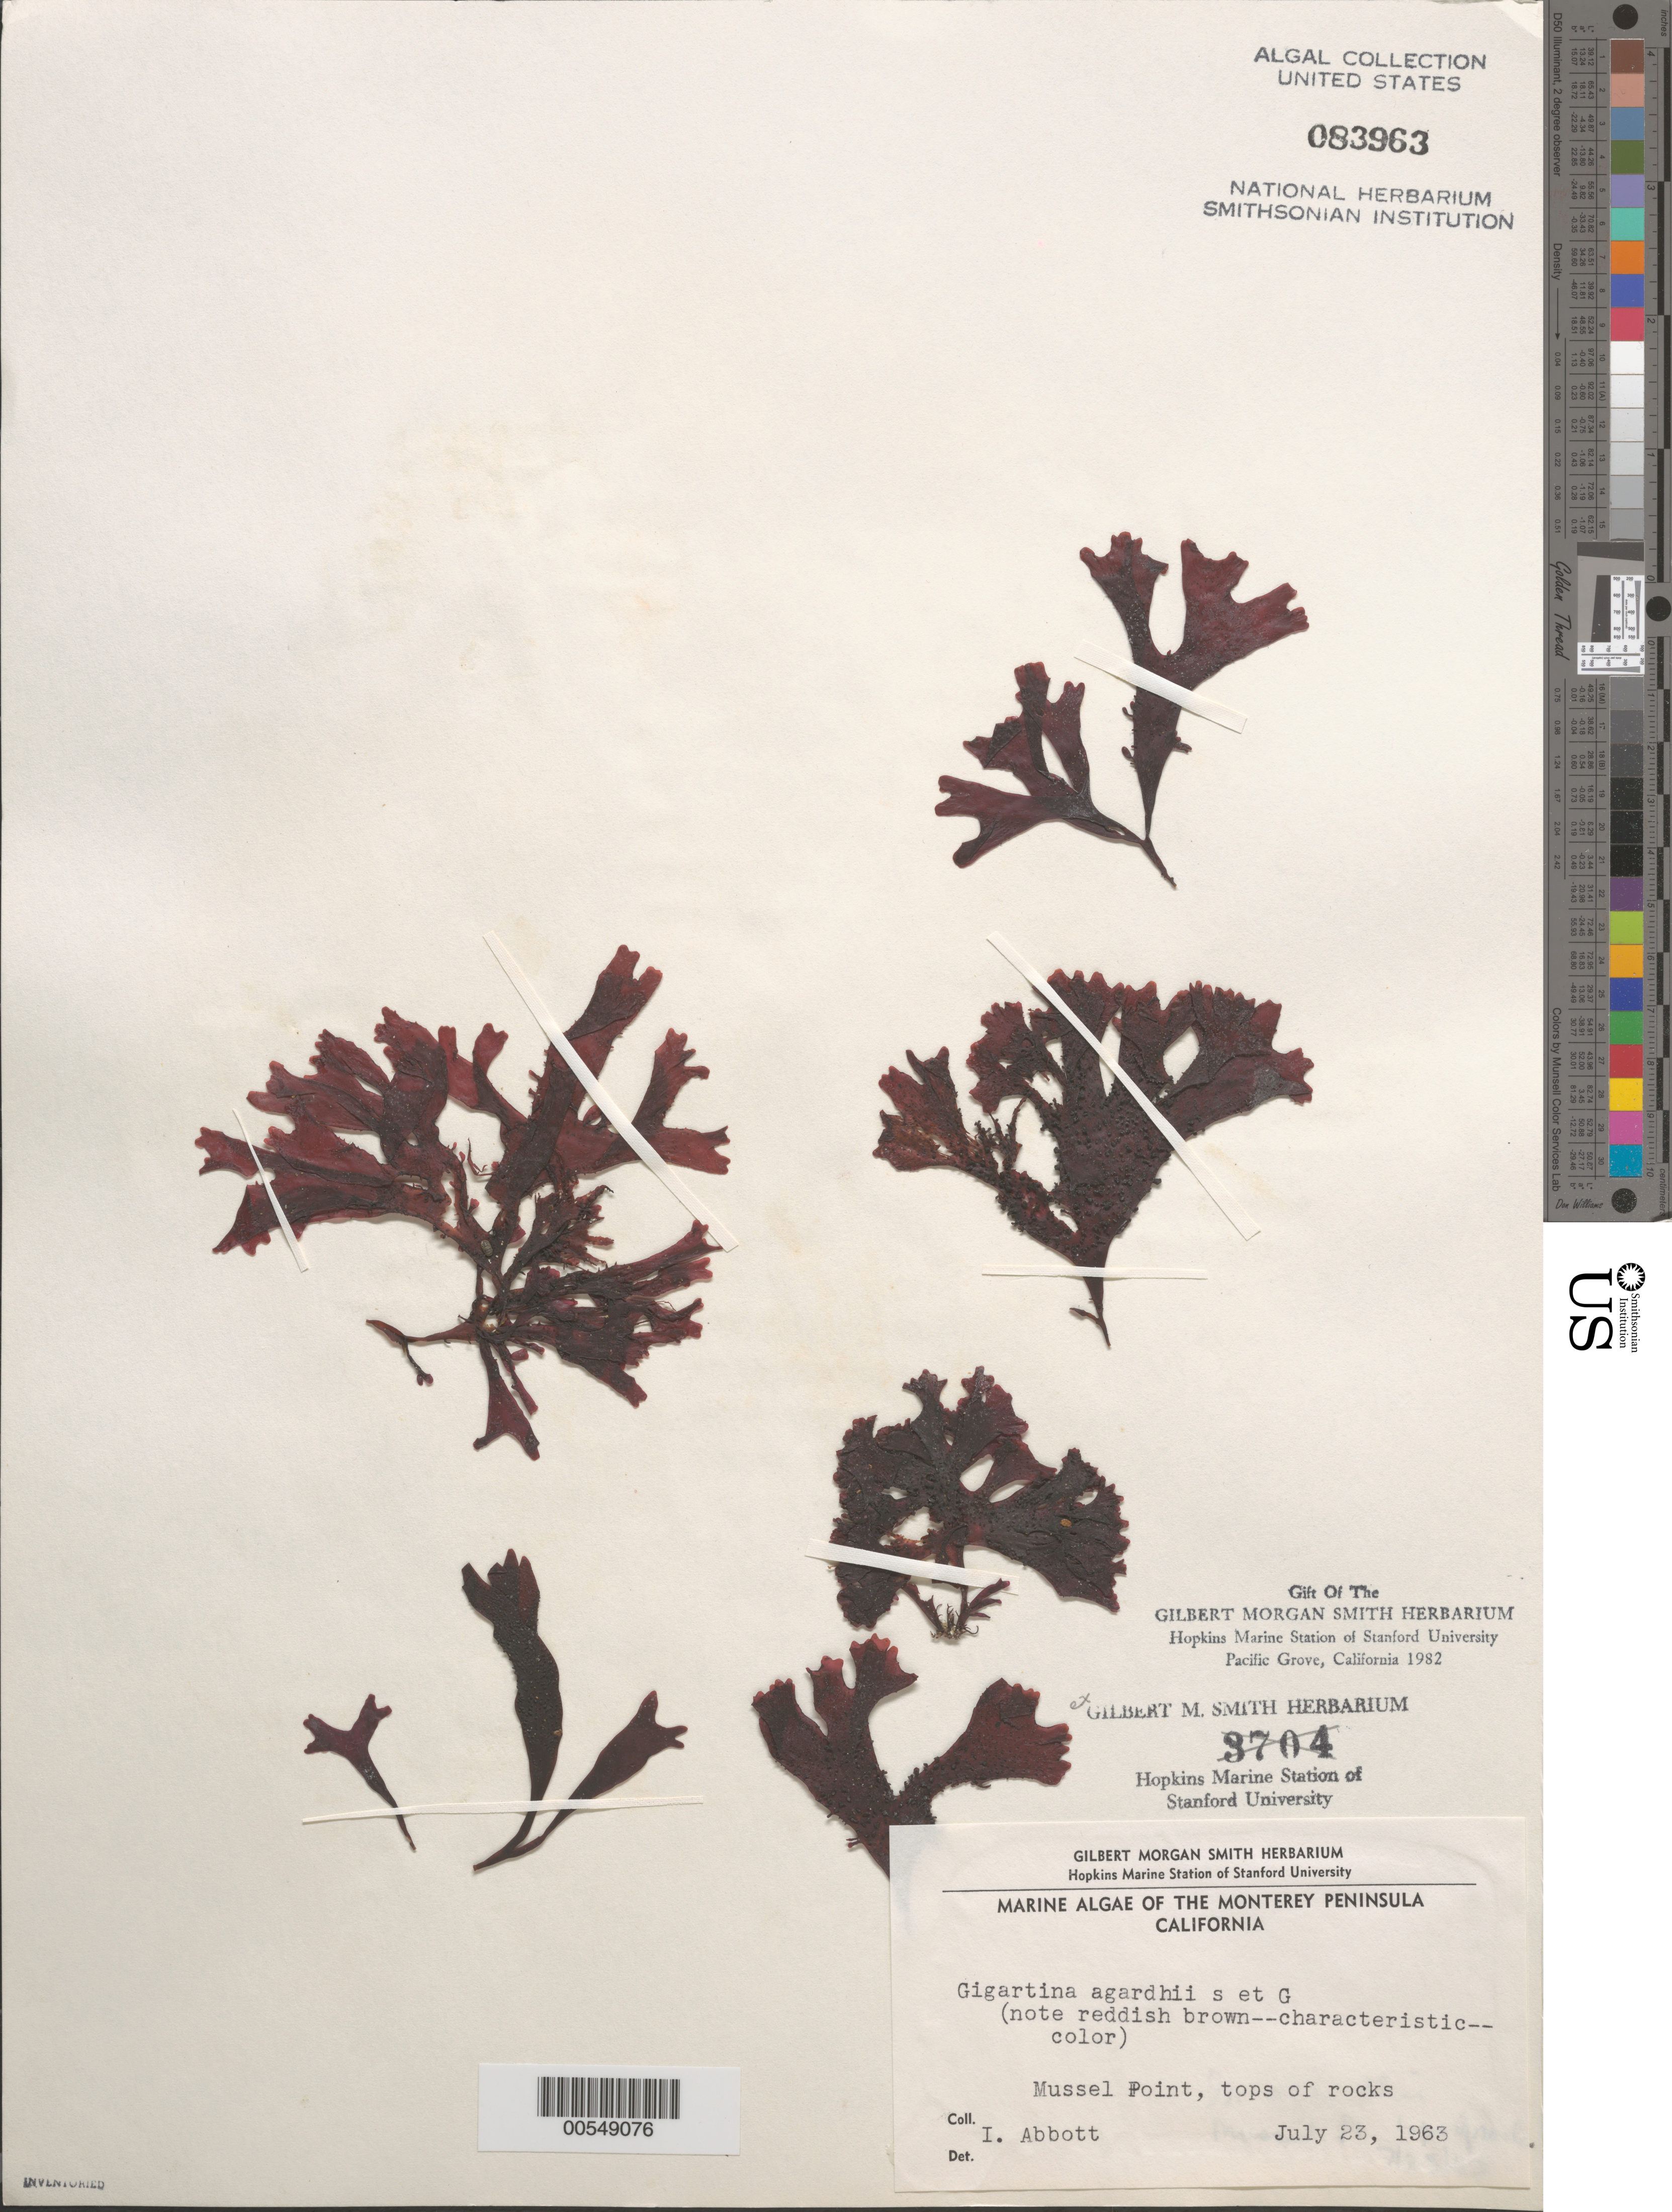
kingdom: Plantae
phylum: Rhodophyta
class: Florideophyceae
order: Gigartinales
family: Phyllophoraceae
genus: Mastocarpus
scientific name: Mastocarpus agardhii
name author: (Setchell & N.L. Gardner) S.C. Lindstrom et al.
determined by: Algae name updating Project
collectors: I. A. Abbott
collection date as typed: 23 Jul 1963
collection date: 1963-07-23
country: United States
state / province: California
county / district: Monterey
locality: Mussel Point, Pacific Grove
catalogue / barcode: US 83963